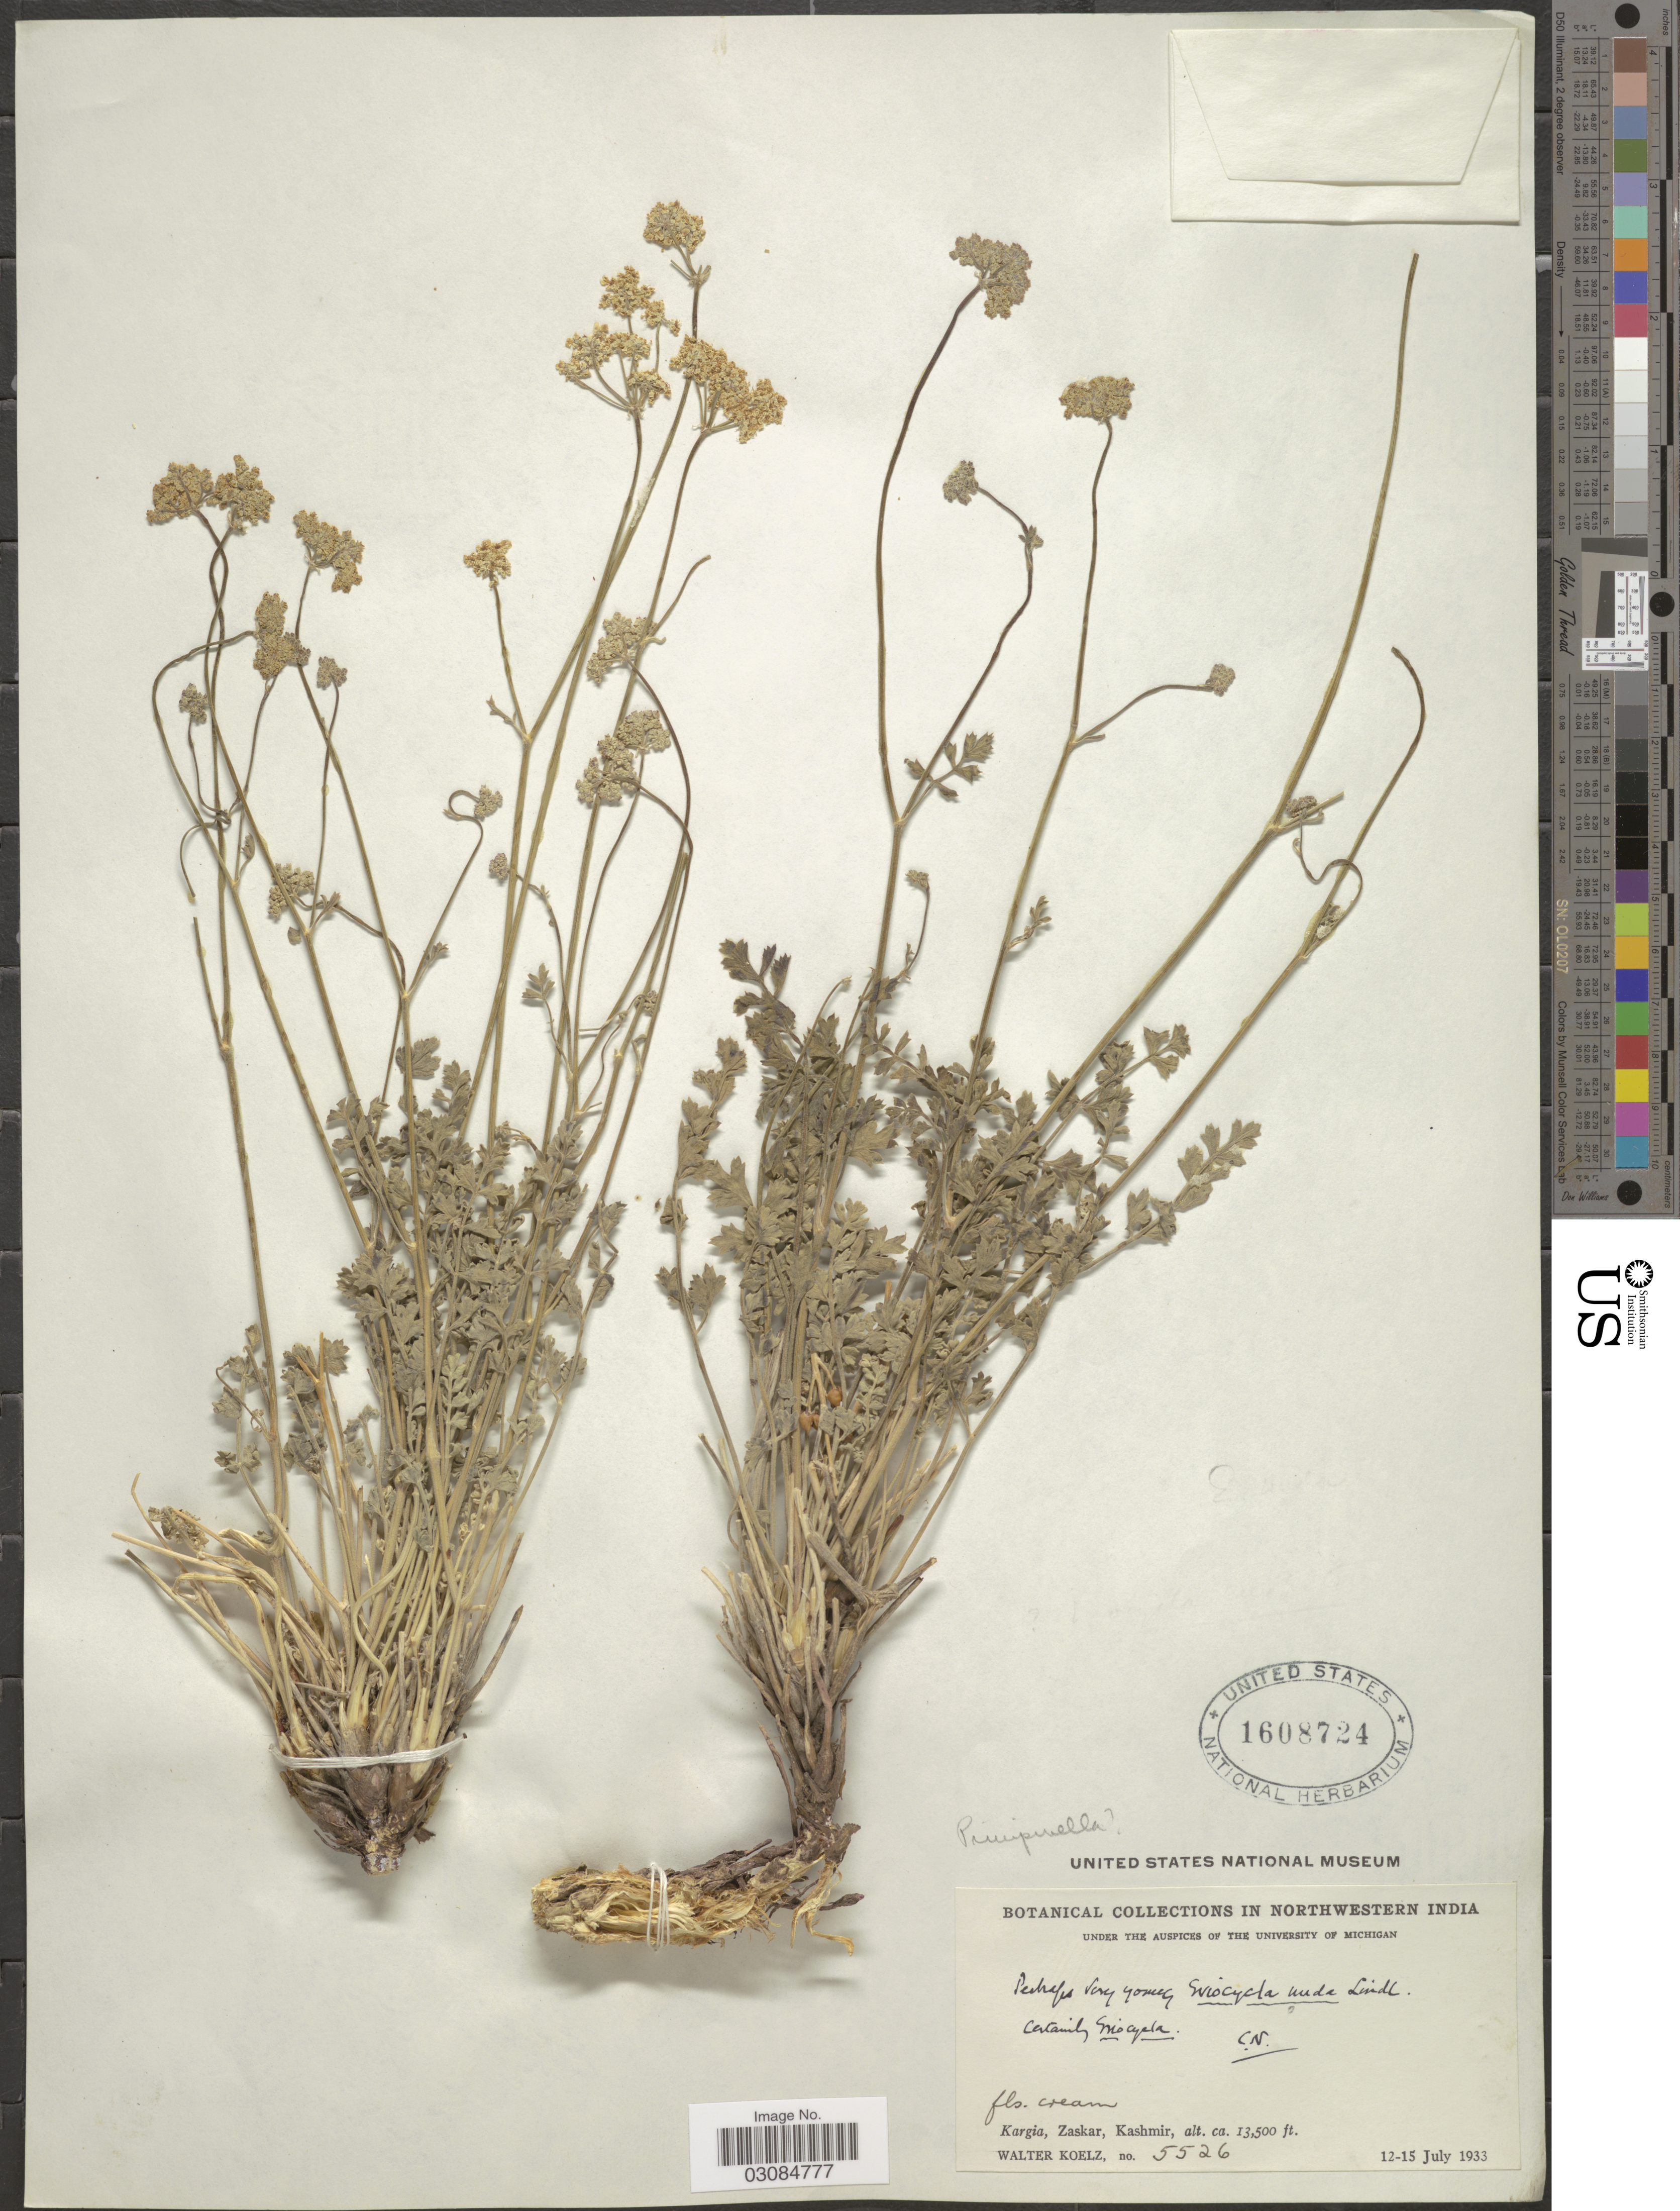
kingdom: Plantae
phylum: Tracheophyta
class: Magnoliopsida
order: Apiales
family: Apiaceae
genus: Eriocycla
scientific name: Eriocycla nuda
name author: Lindl.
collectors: W. N. Koelz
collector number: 5526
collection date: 1933-07-12/1933-07-15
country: India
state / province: Jammu and Kashmir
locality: Northwestern India. Kargia, Zaskar, Kashmir.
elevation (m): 4115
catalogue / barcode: US 1608724